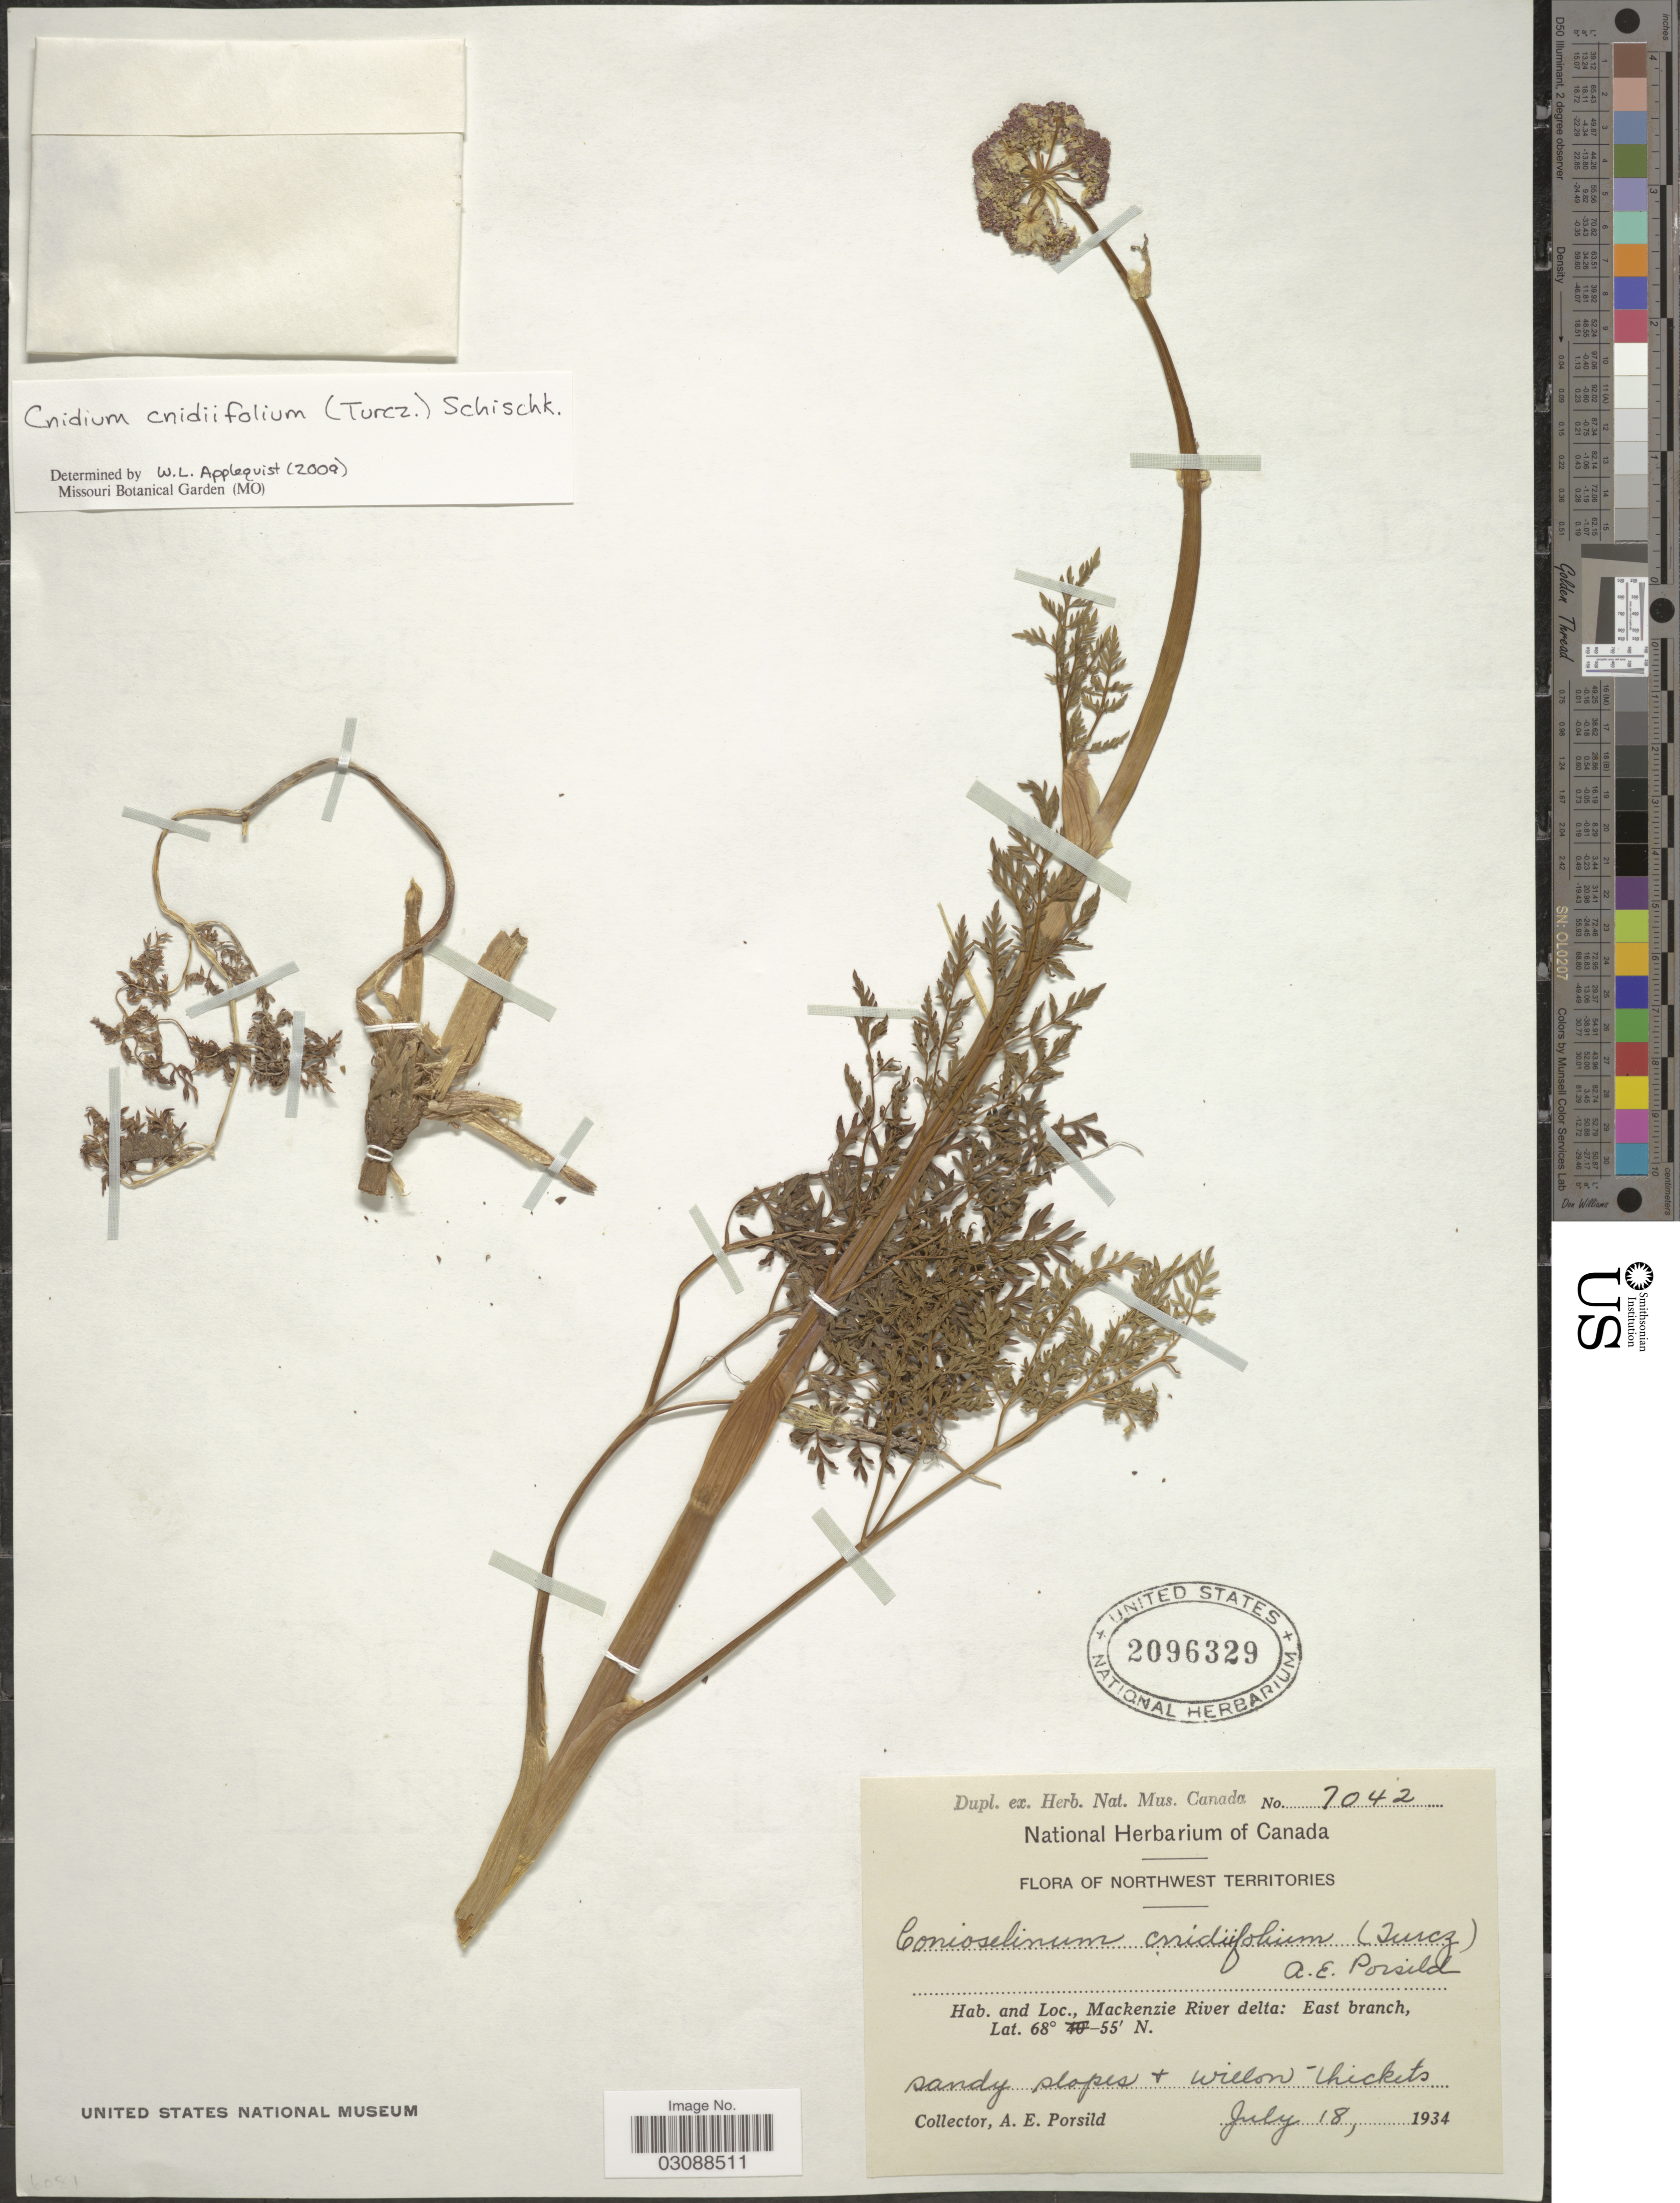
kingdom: Plantae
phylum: Tracheophyta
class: Magnoliopsida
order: Apiales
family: Apiaceae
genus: Cnidium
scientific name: Cnidium cnidiifolium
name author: (Turcz.) Schischk.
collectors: A. E. Porsild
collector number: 7042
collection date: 1934-07-18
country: Canada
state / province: Northwest Territories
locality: Mackenzie River Delta: East branch.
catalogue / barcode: US 2096329